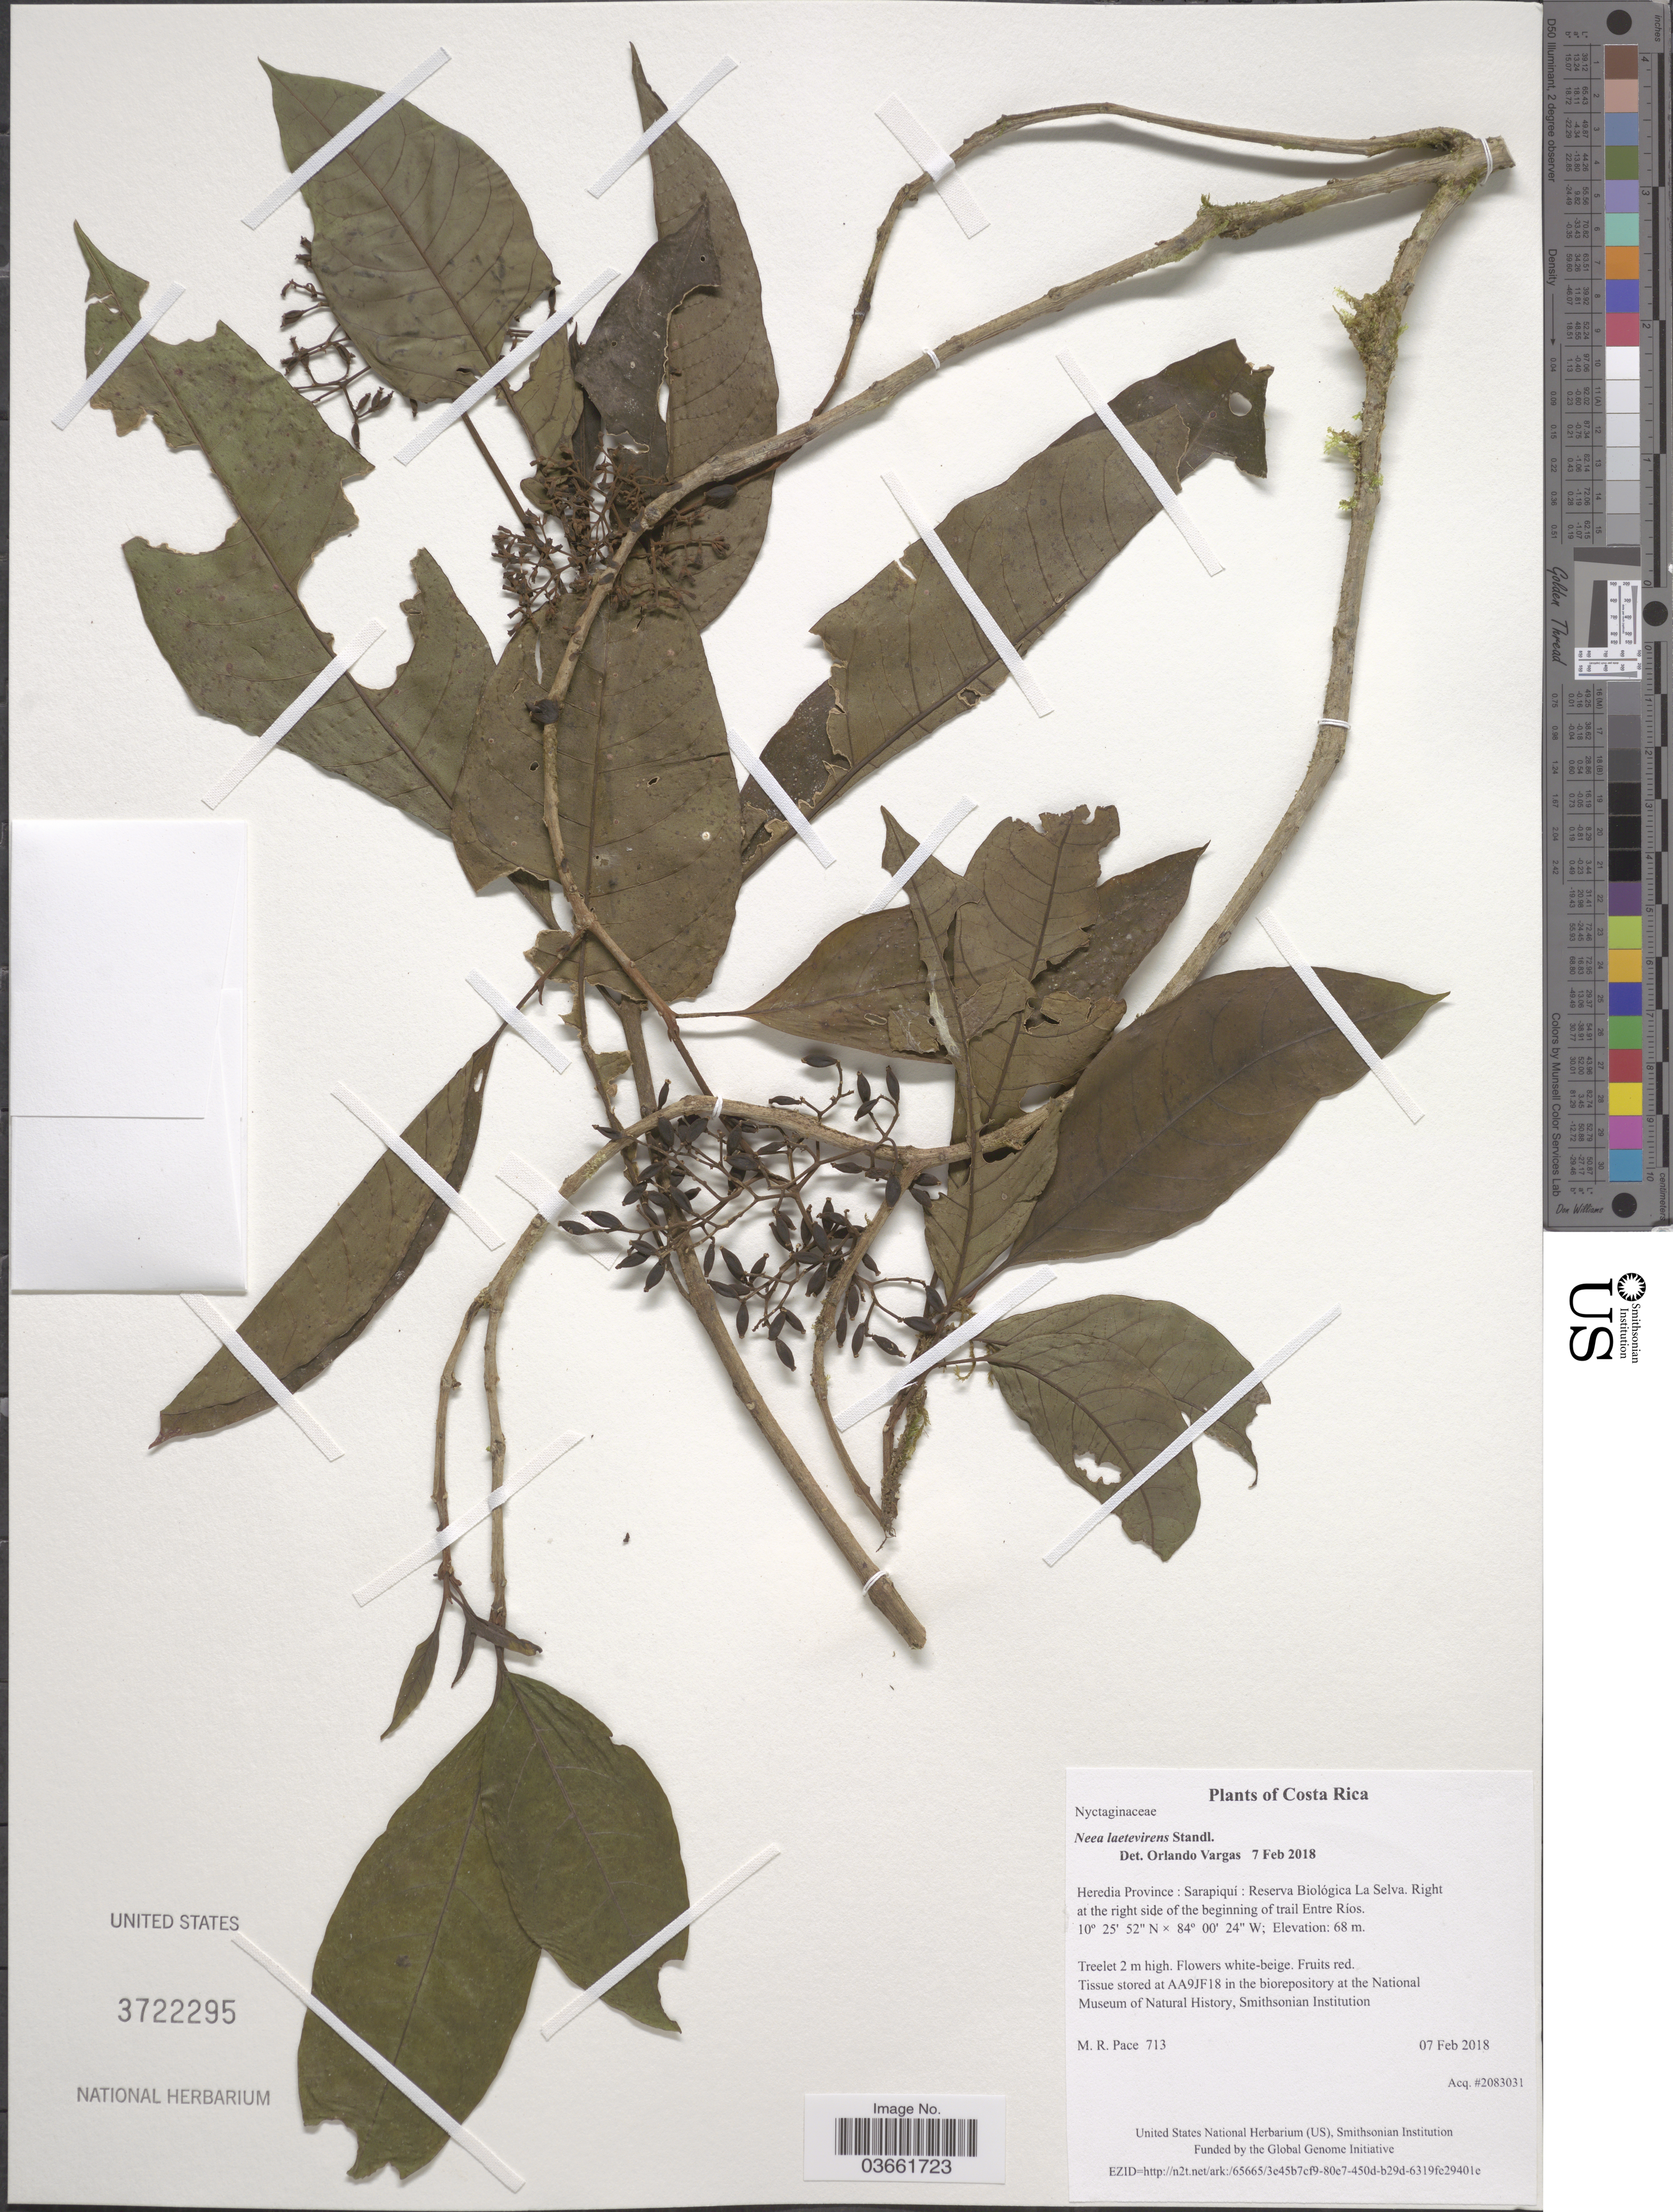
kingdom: Plantae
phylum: Tracheophyta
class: Magnoliopsida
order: Caryophyllales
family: Nyctaginaceae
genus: Neea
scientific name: Neea laetevirens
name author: Standl.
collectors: M. R. Pace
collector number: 713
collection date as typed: Transcribed d/m/y: 7/2/2018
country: Costa Rica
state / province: Heredia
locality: Sarapiquí: Reserva Biológica La Selva. Right at the right side of the beginning of trail Entre Ríos.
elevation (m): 68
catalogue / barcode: US 3722295